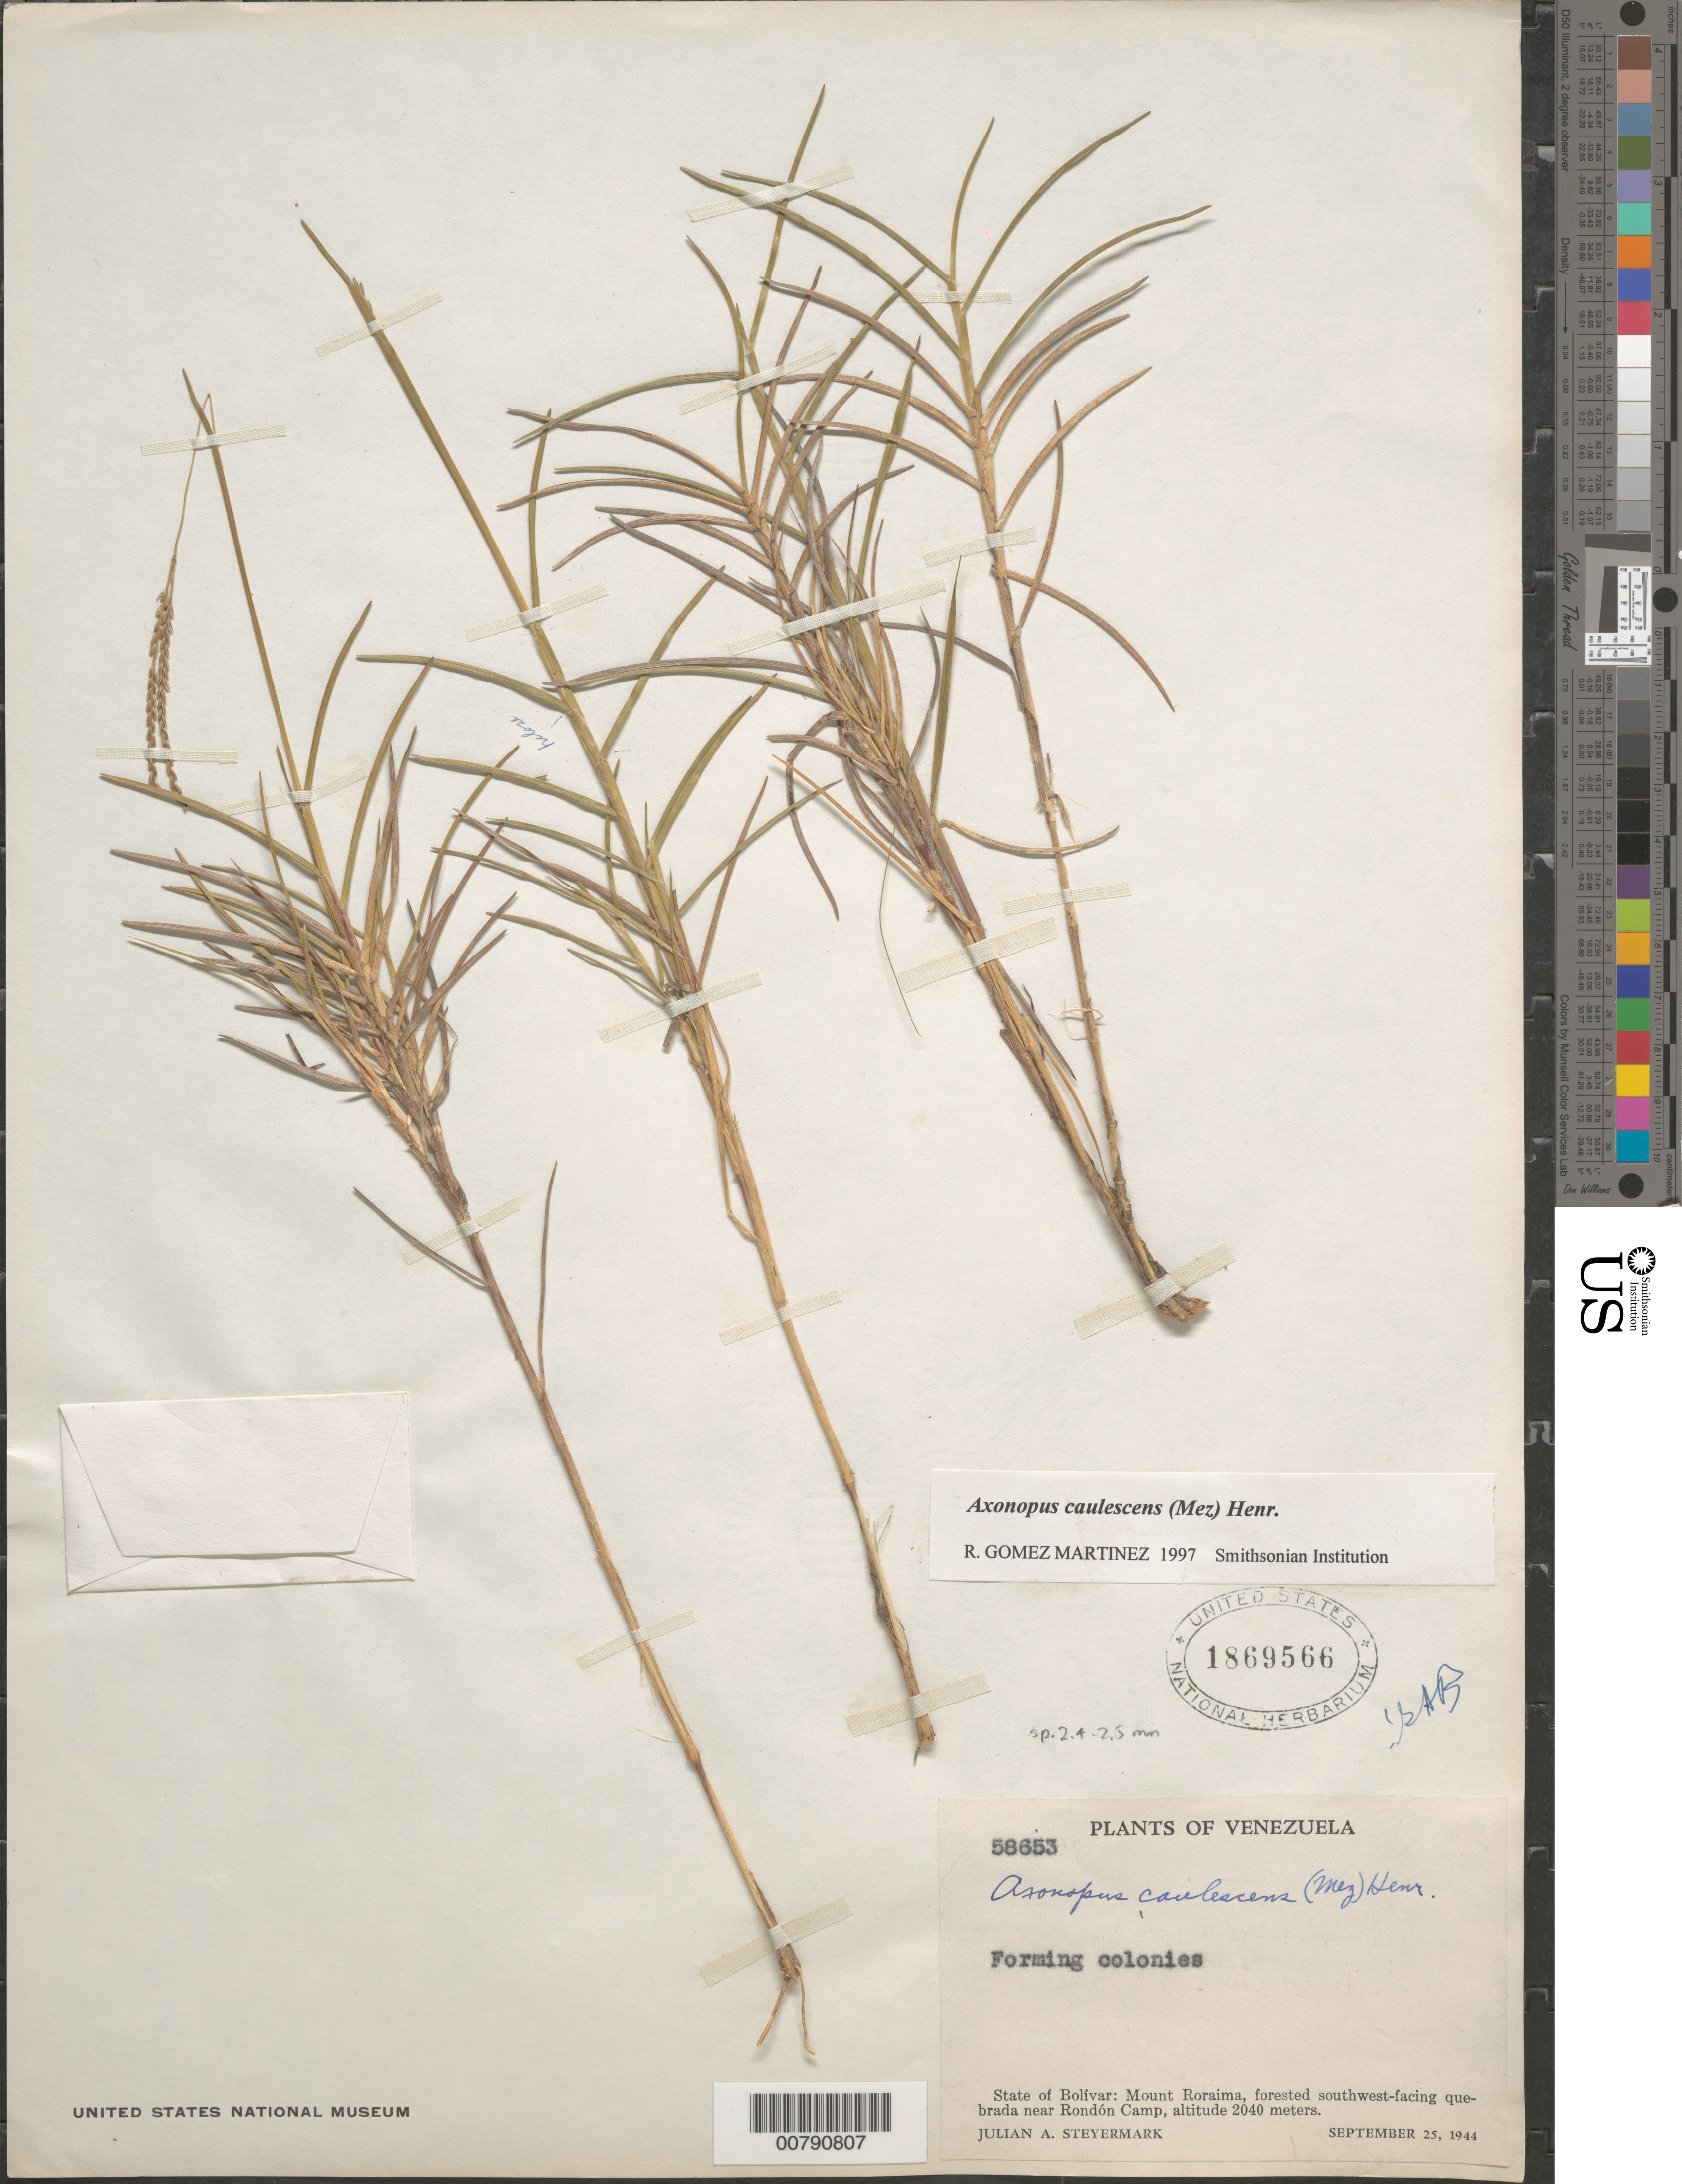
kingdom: Plantae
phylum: Tracheophyta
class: Liliopsida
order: Poales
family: Poaceae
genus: Axonopus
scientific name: Axonopus caulescens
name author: (Mez) Henrickson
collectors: J. Steyermark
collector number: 58653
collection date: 1944-09-25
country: Venezuela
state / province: Bolivar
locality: Mount Roraima, forested southwest-facing quebrada near Rondón Camp.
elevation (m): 2040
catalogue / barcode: US 1869566